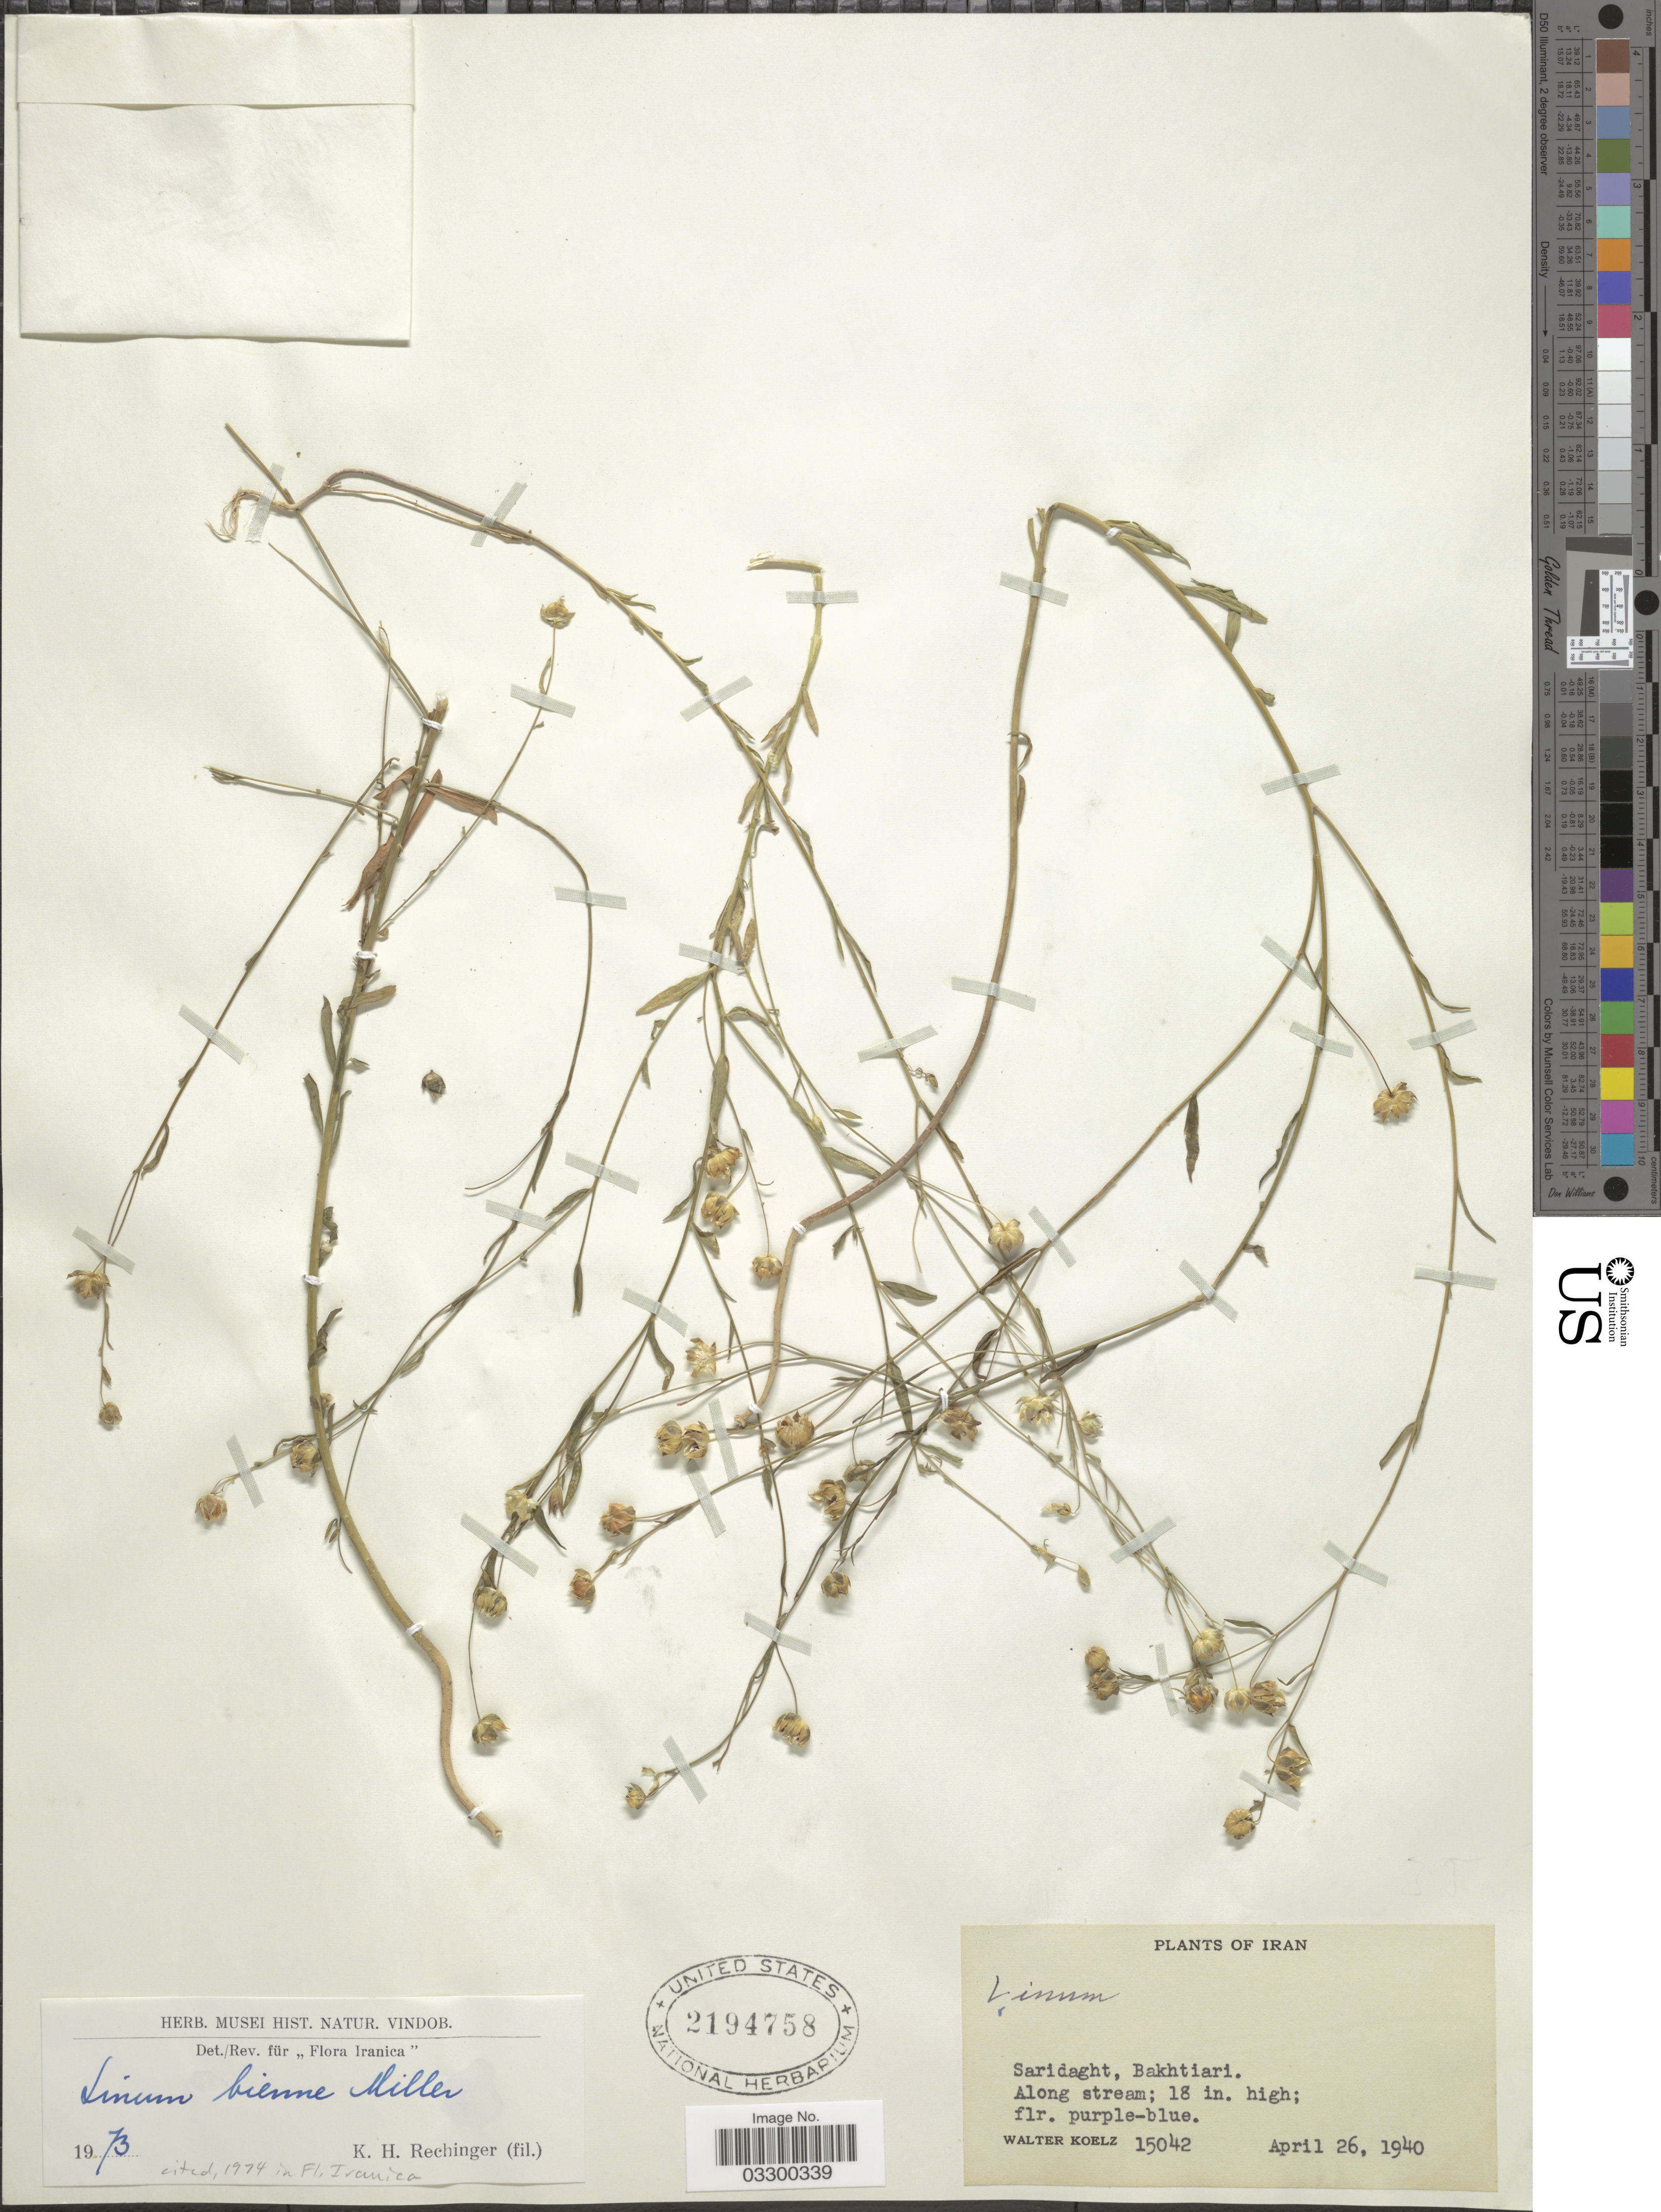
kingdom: Plantae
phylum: Tracheophyta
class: Magnoliopsida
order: Malpighiales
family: Linaceae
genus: Linum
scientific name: Linum bienne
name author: Mill.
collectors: W. N. Koelz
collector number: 15042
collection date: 1940-04-26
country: Iran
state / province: Chahar Mahaal and Bakhtiari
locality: Saridaght, Bakhtiari.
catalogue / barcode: US 2194758